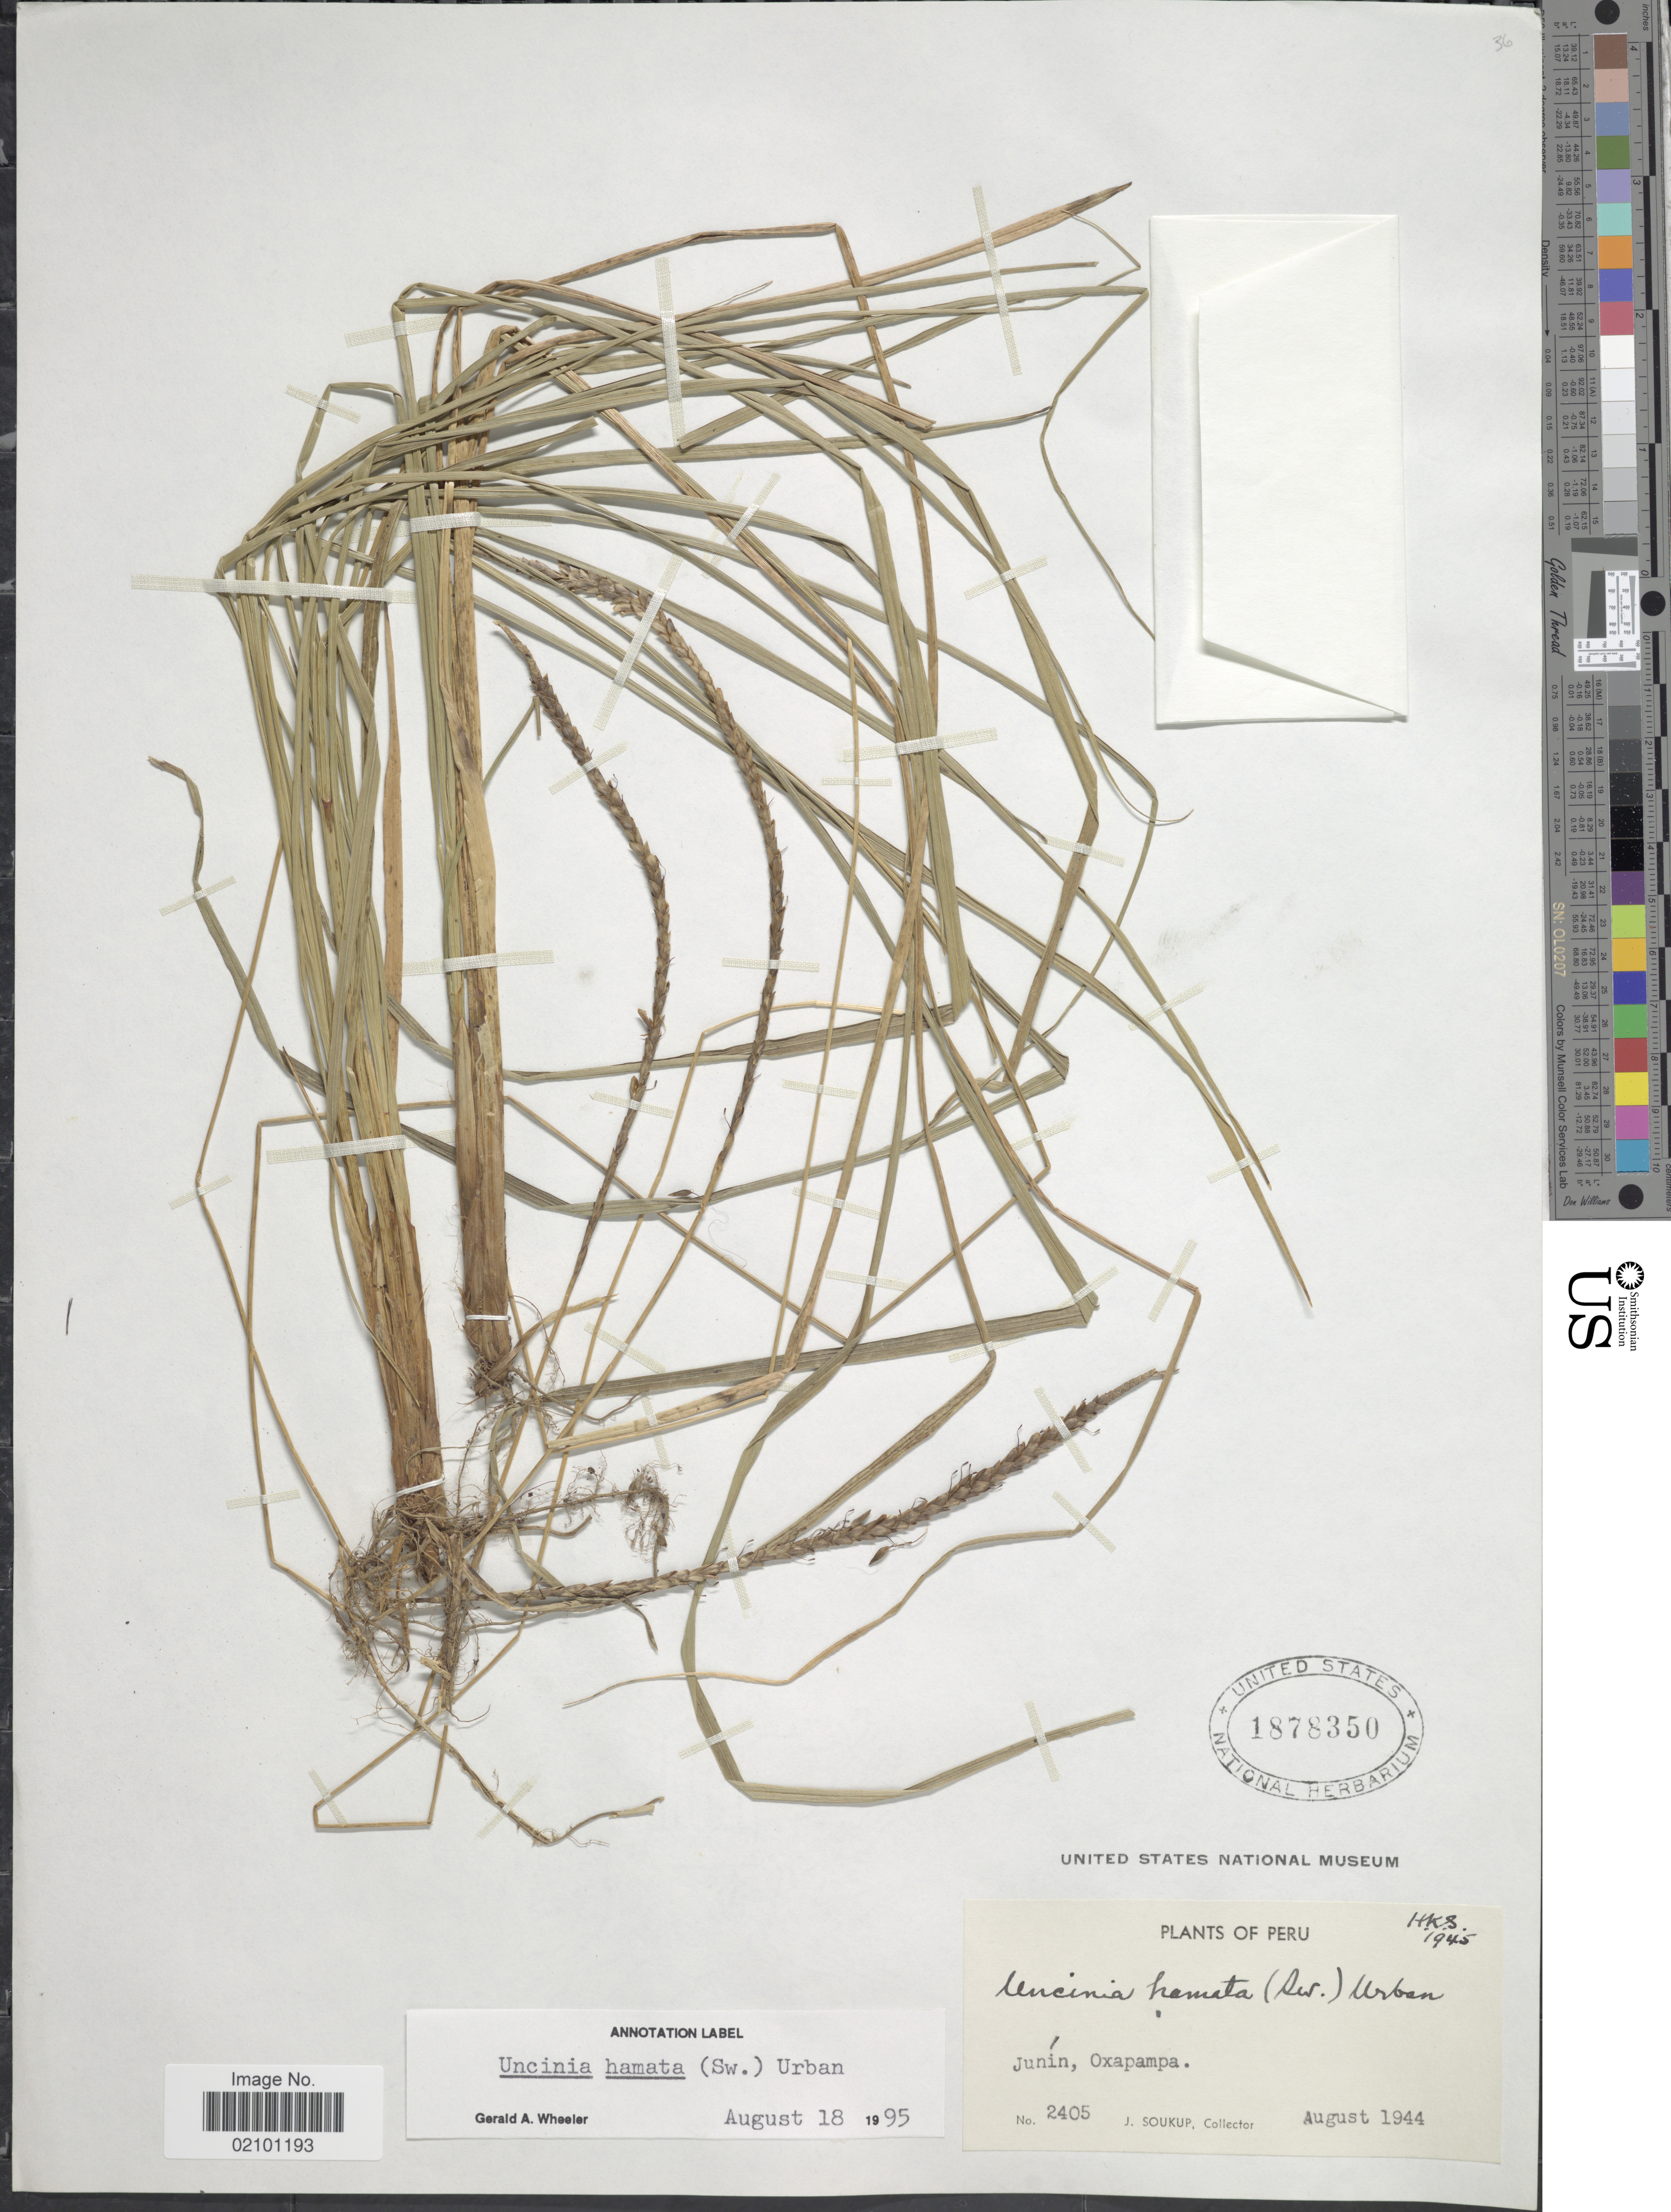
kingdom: Plantae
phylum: Tracheophyta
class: Liliopsida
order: Poales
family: Cyperaceae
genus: Carex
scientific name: Carex hamata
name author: Sw.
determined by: Strong, M. T., (US), Smithsonian Institution - National Museum of Natural History (UNITED STATES)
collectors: J. Soukup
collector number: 2405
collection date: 1944-08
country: Peru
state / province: Junín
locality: Oxapampa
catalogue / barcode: US 1878350